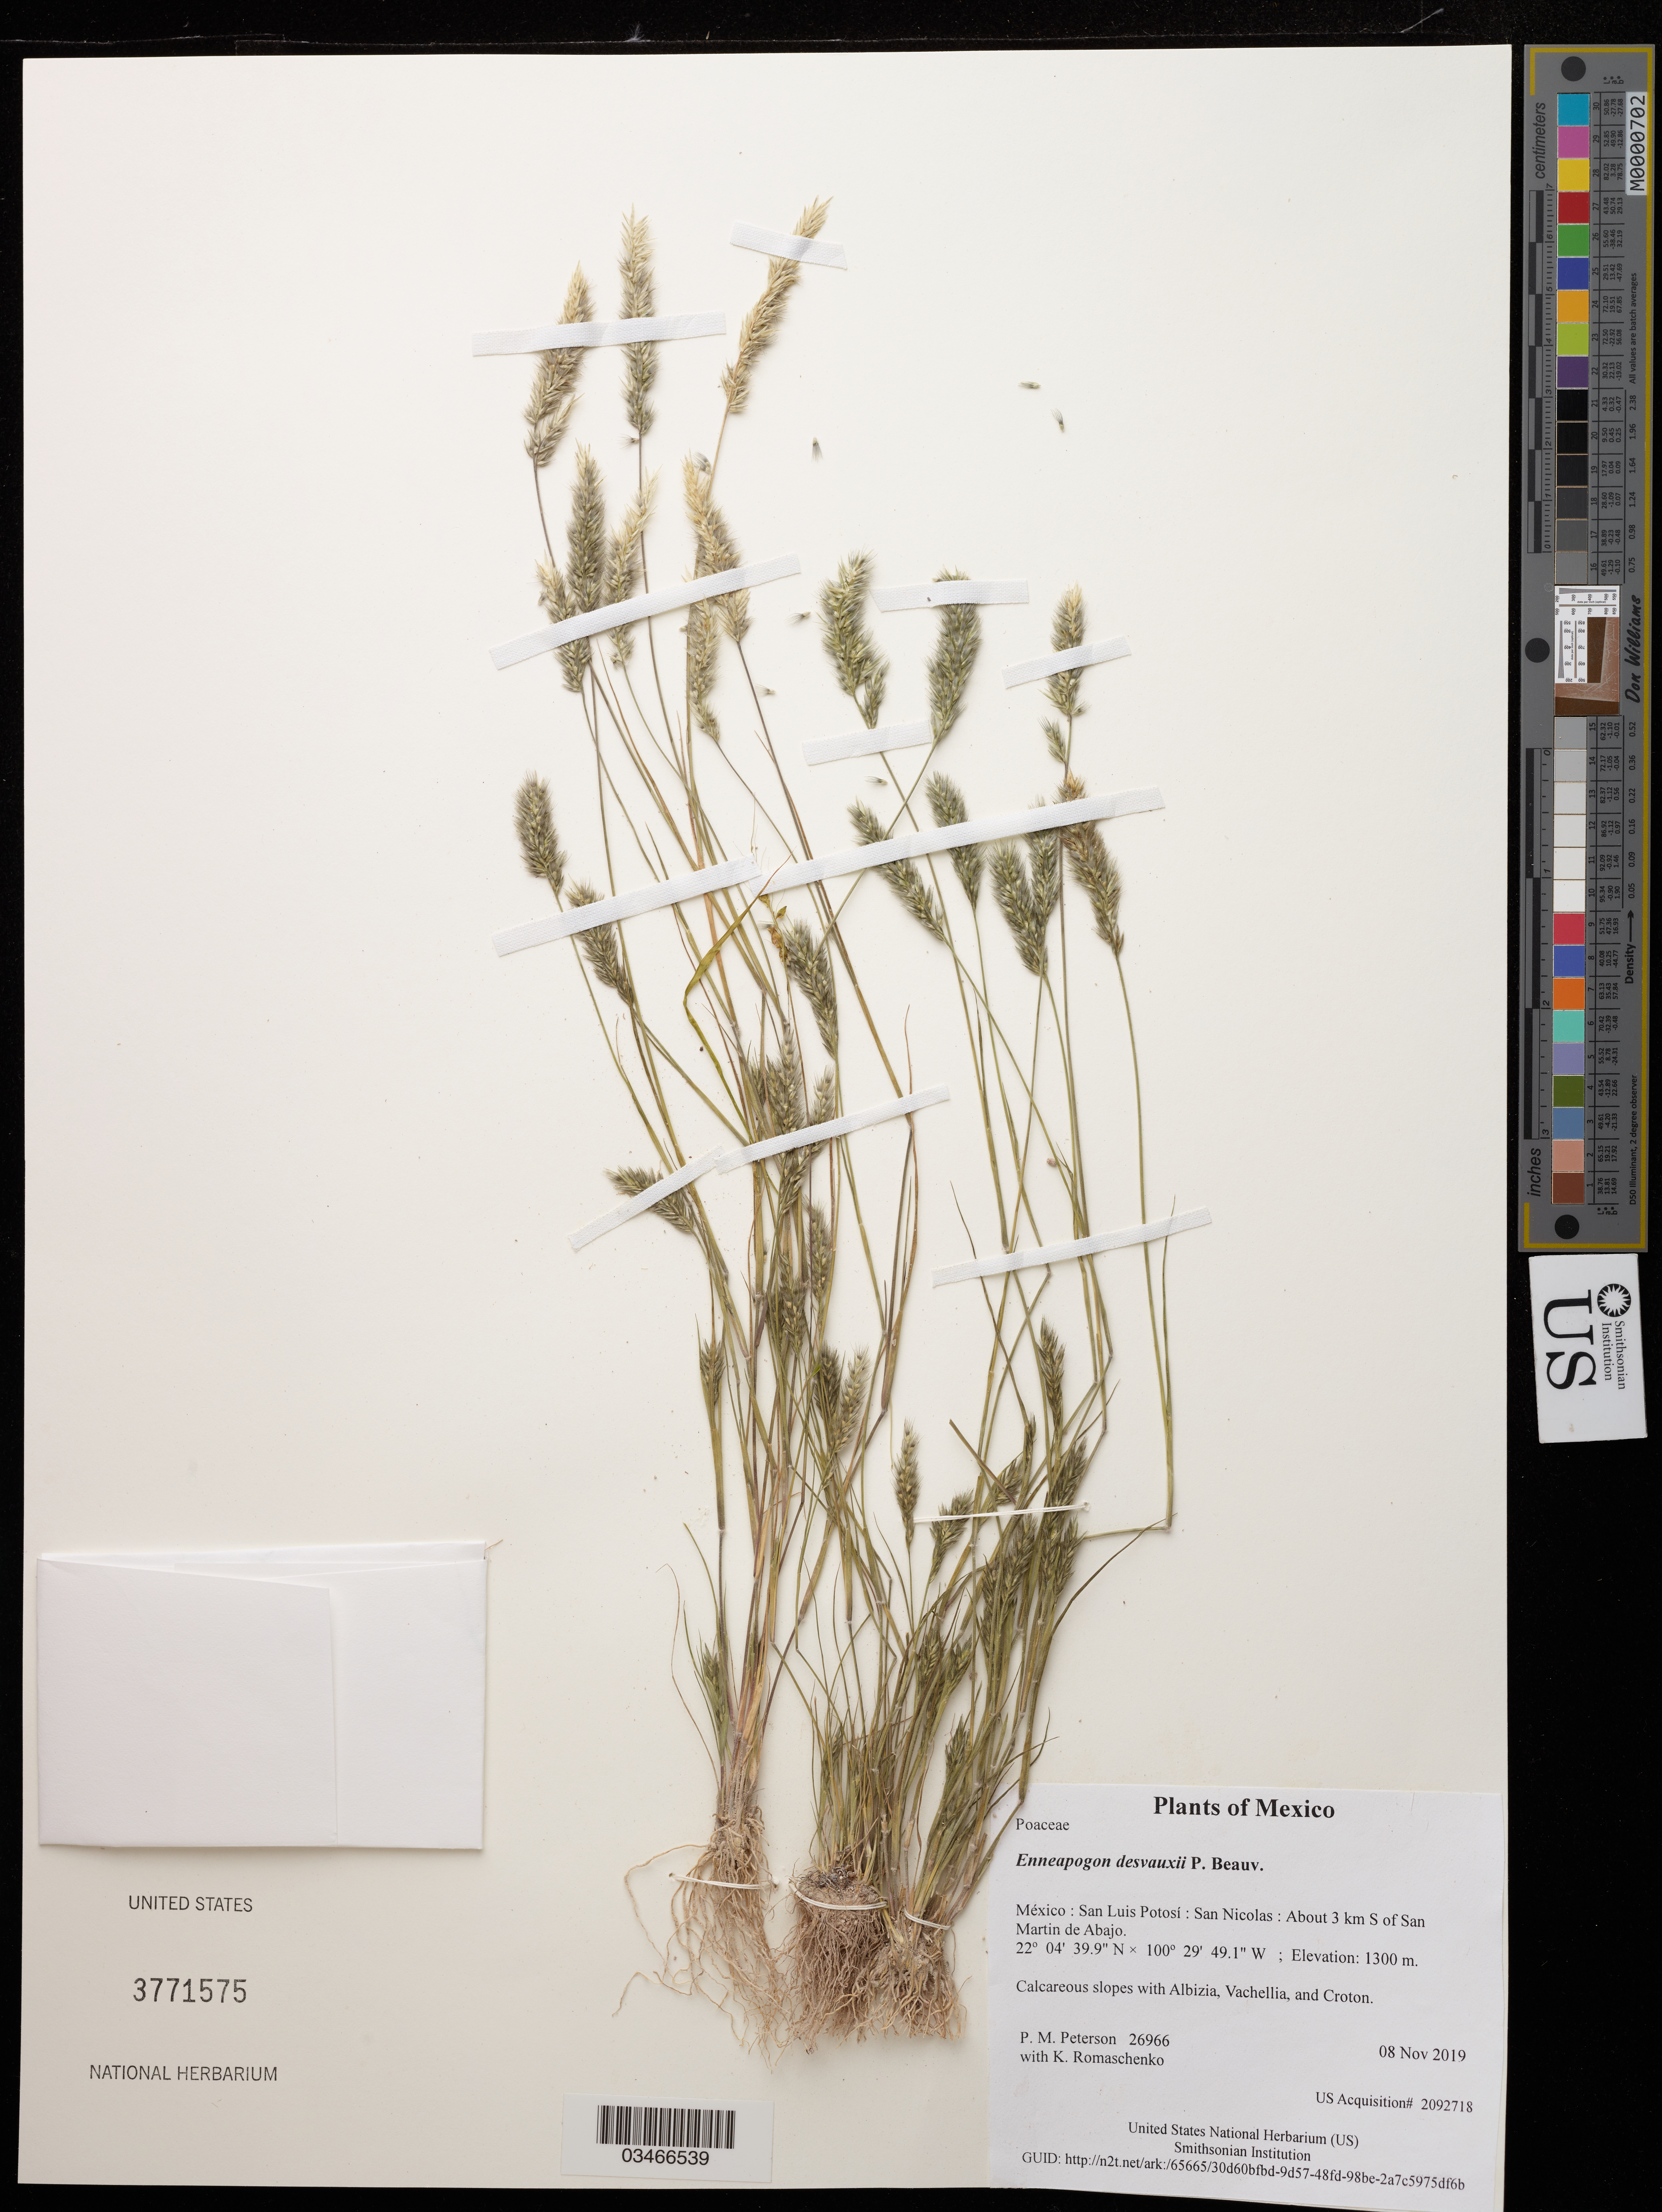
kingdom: Plantae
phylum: Tracheophyta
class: Liliopsida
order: Poales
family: Poaceae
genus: Enneapogon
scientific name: Enneapogon desvauxii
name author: P. Beauv.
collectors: P. M. Peterson & K. Romaschenko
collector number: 26966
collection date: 2019-11-08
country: México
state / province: San Luis Potosí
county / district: San Nicolas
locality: About 3 km S of San Martin de Abajo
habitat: Calcareous slopes with Albizia, Vachellia, and Croton.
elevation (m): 1300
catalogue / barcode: US 3771575